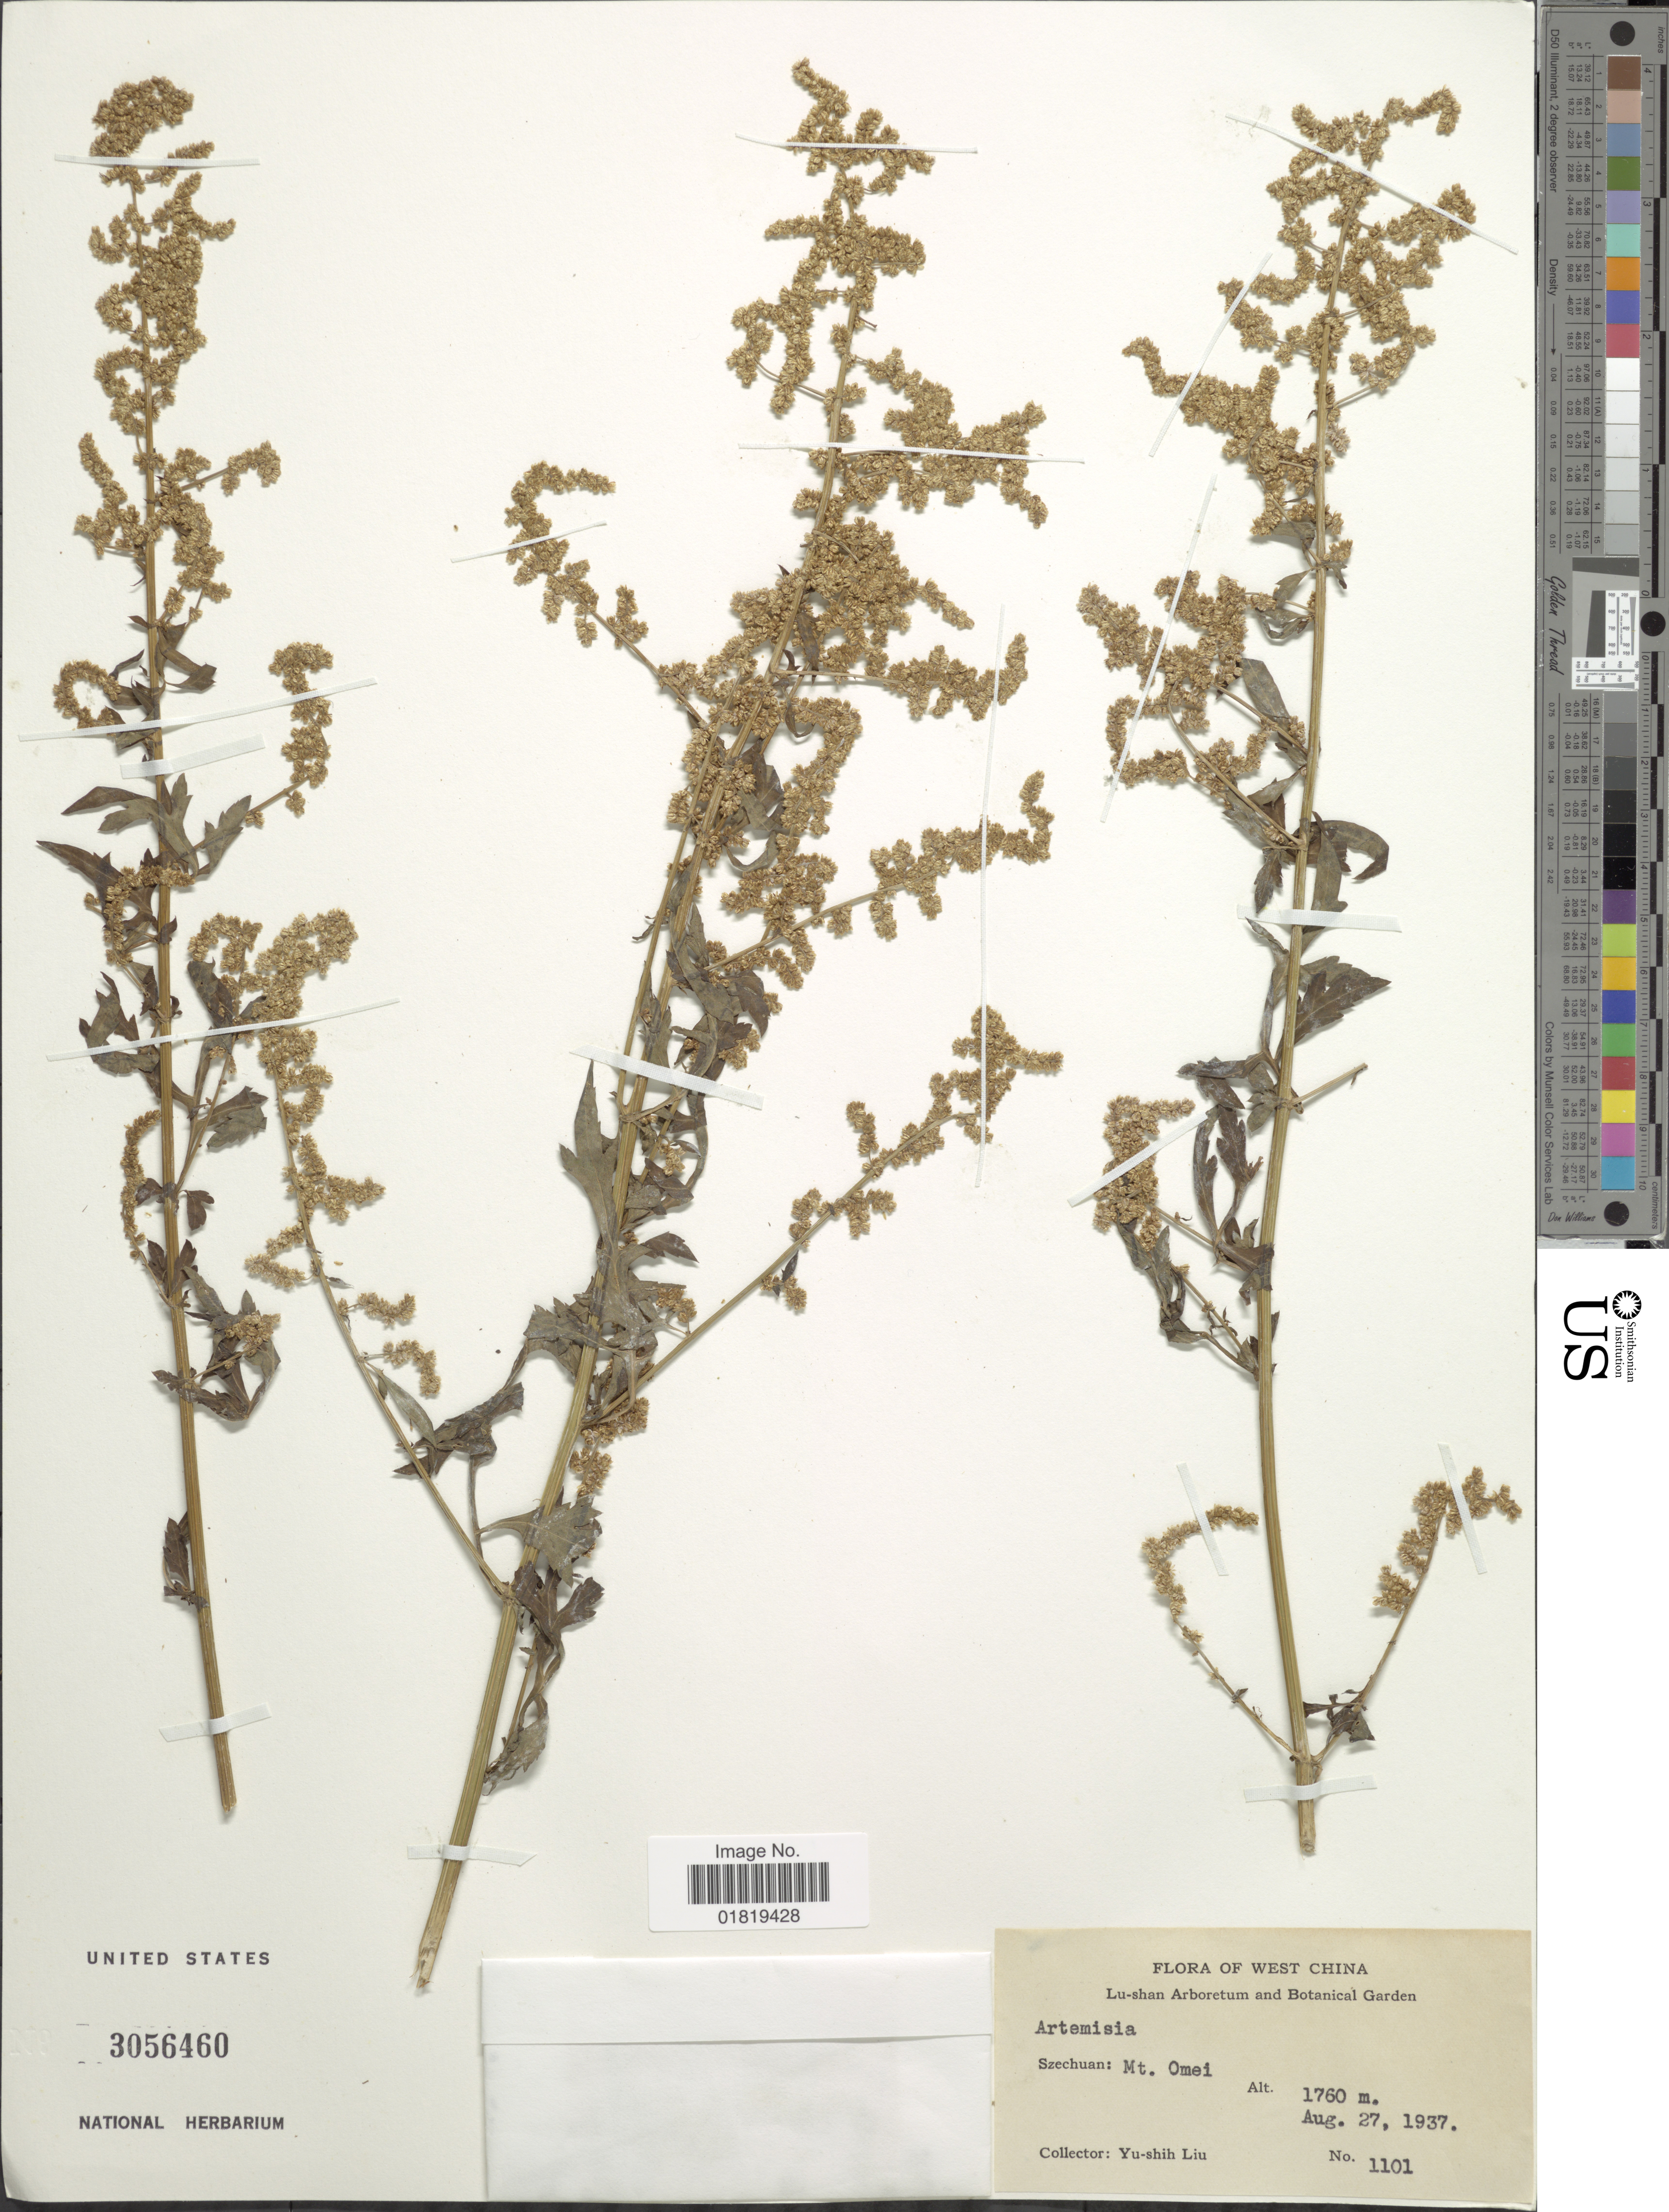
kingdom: Plantae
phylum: Tracheophyta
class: Magnoliopsida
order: Asterales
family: Asteraceae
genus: Artemisia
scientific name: Artemisia sp.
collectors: Y.-S. Liu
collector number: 1101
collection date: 1937-08-27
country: China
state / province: Sichuan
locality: West China, Szechuan: Mt. Omei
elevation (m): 1760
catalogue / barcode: US 3056460